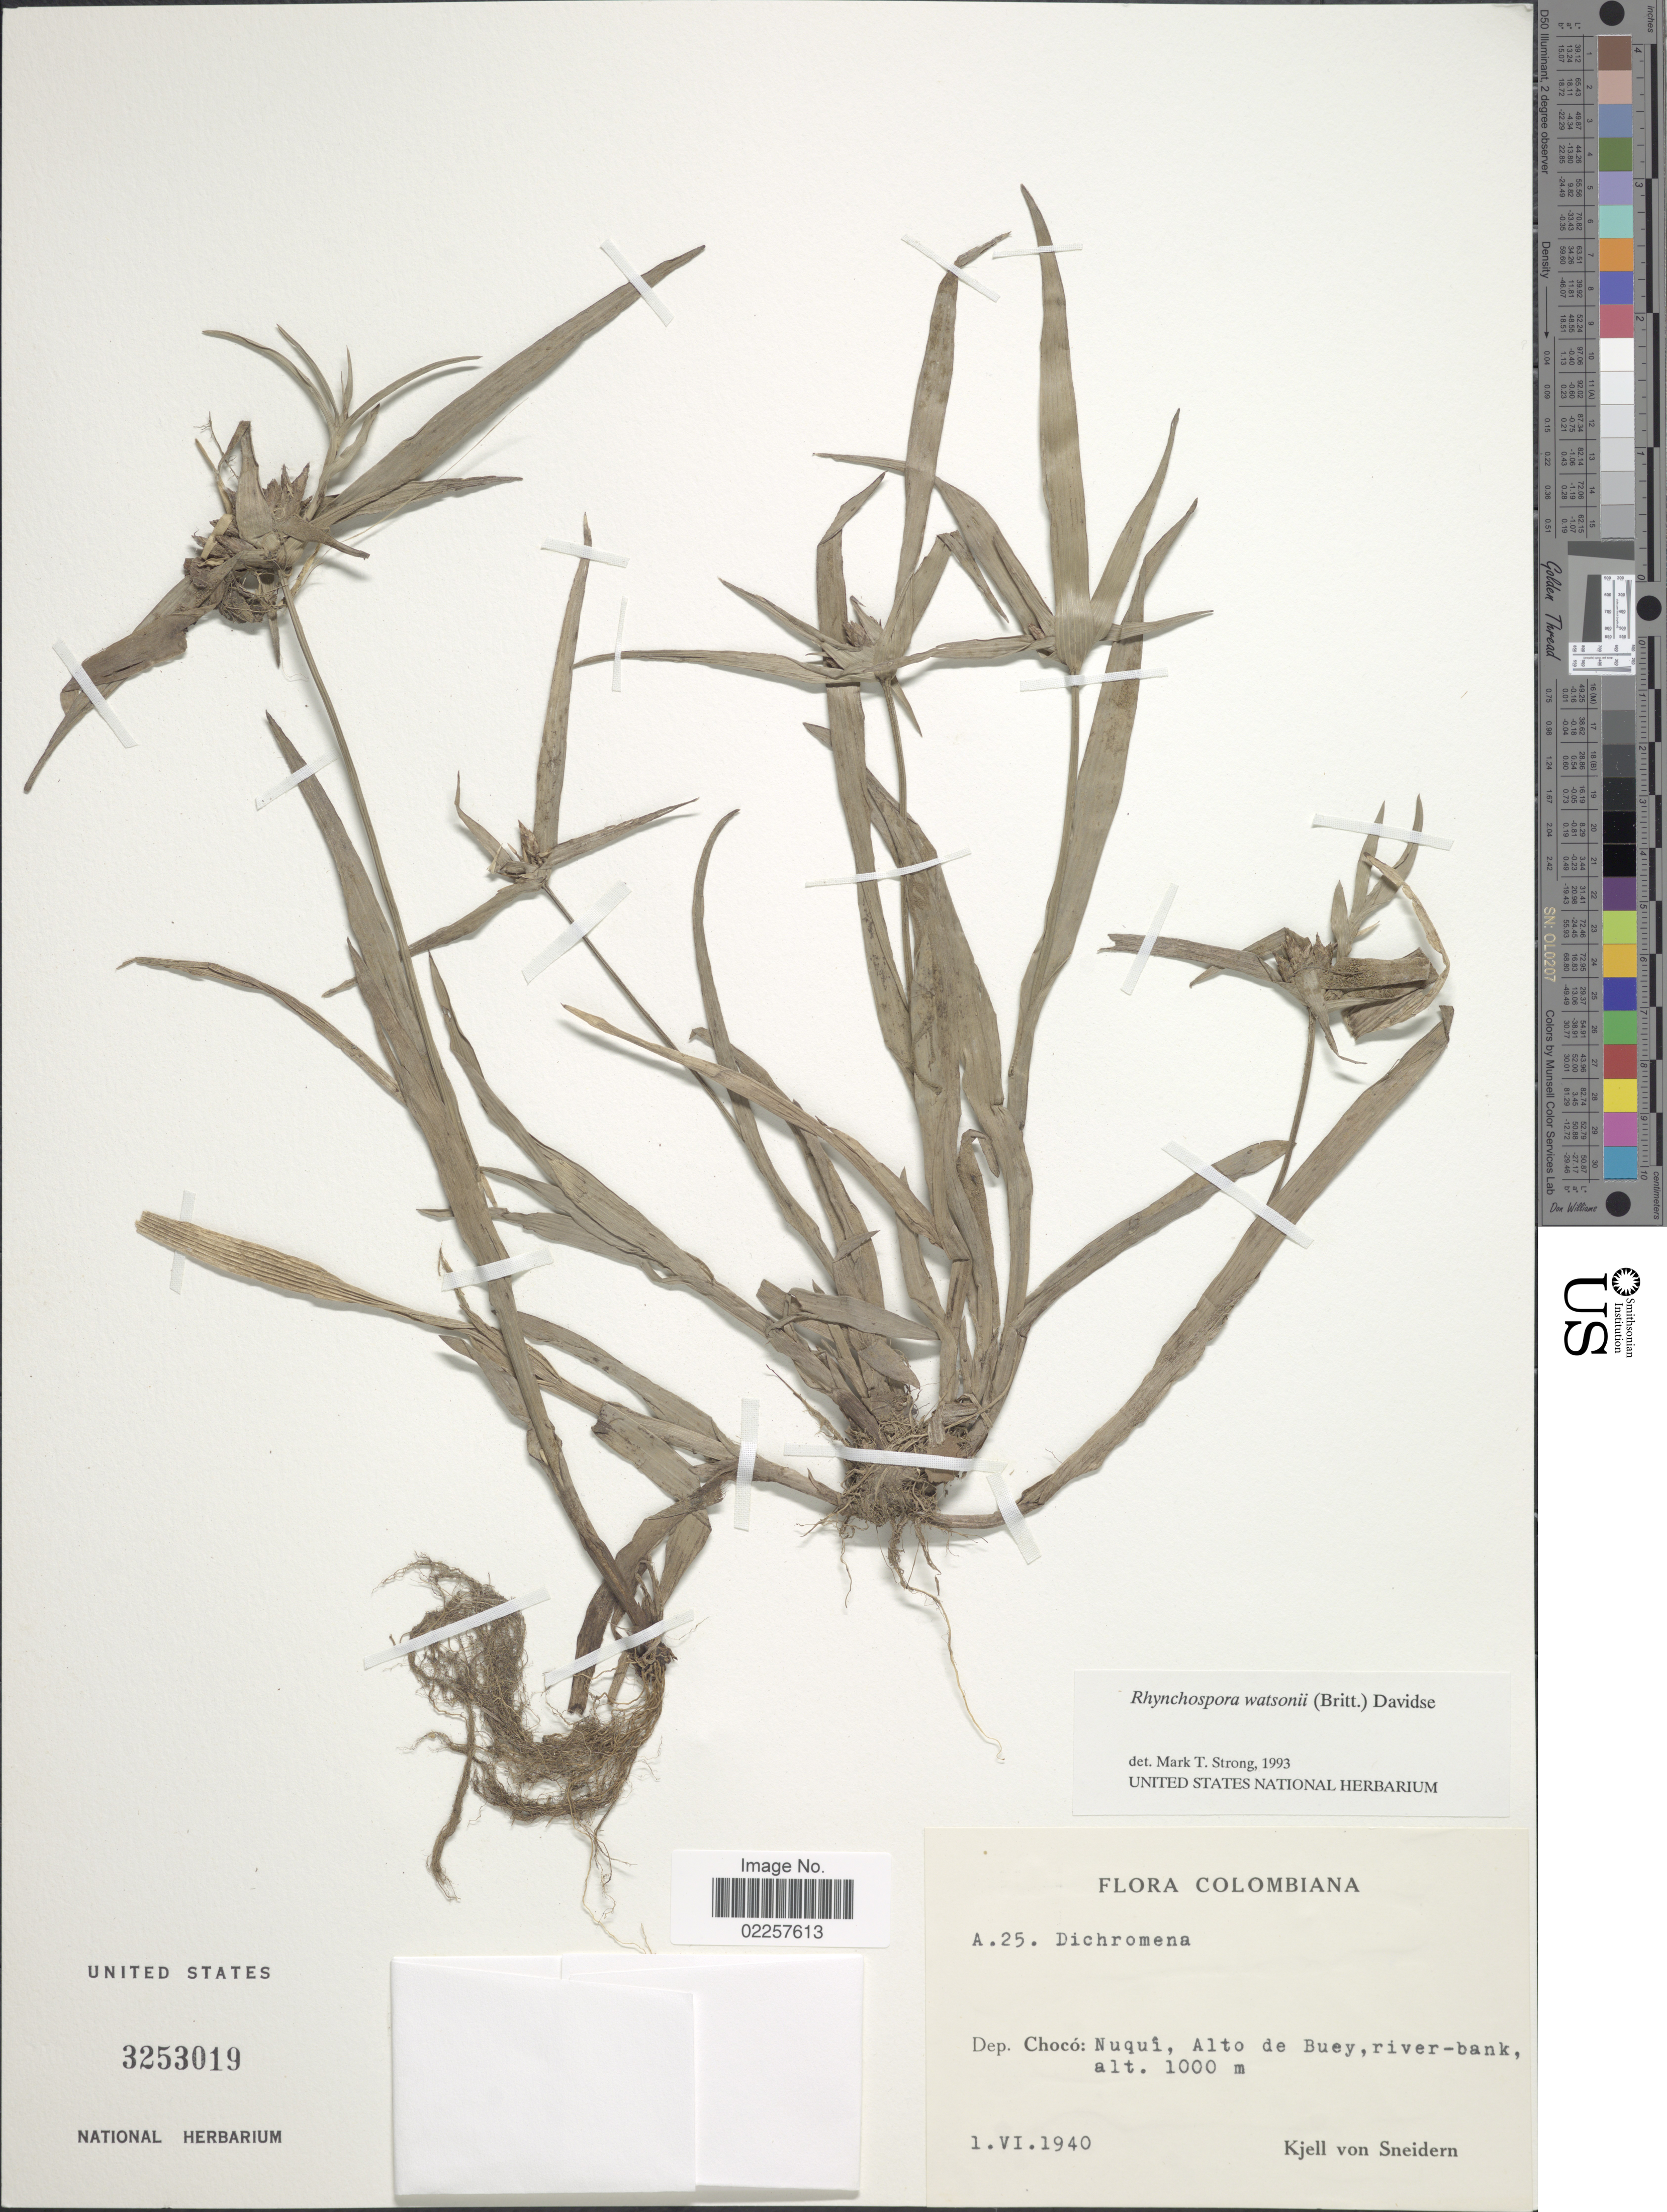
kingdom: Plantae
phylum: Tracheophyta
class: Liliopsida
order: Poales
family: Cyperaceae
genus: Rhynchospora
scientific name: Rhynchospora watsonii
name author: (Britton) Davidse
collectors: K. von Sneidern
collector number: A25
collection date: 1940-06-01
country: Colombia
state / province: Chocó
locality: Nuqui, Alto de Buey, river bank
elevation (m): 1000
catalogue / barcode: US 3253019